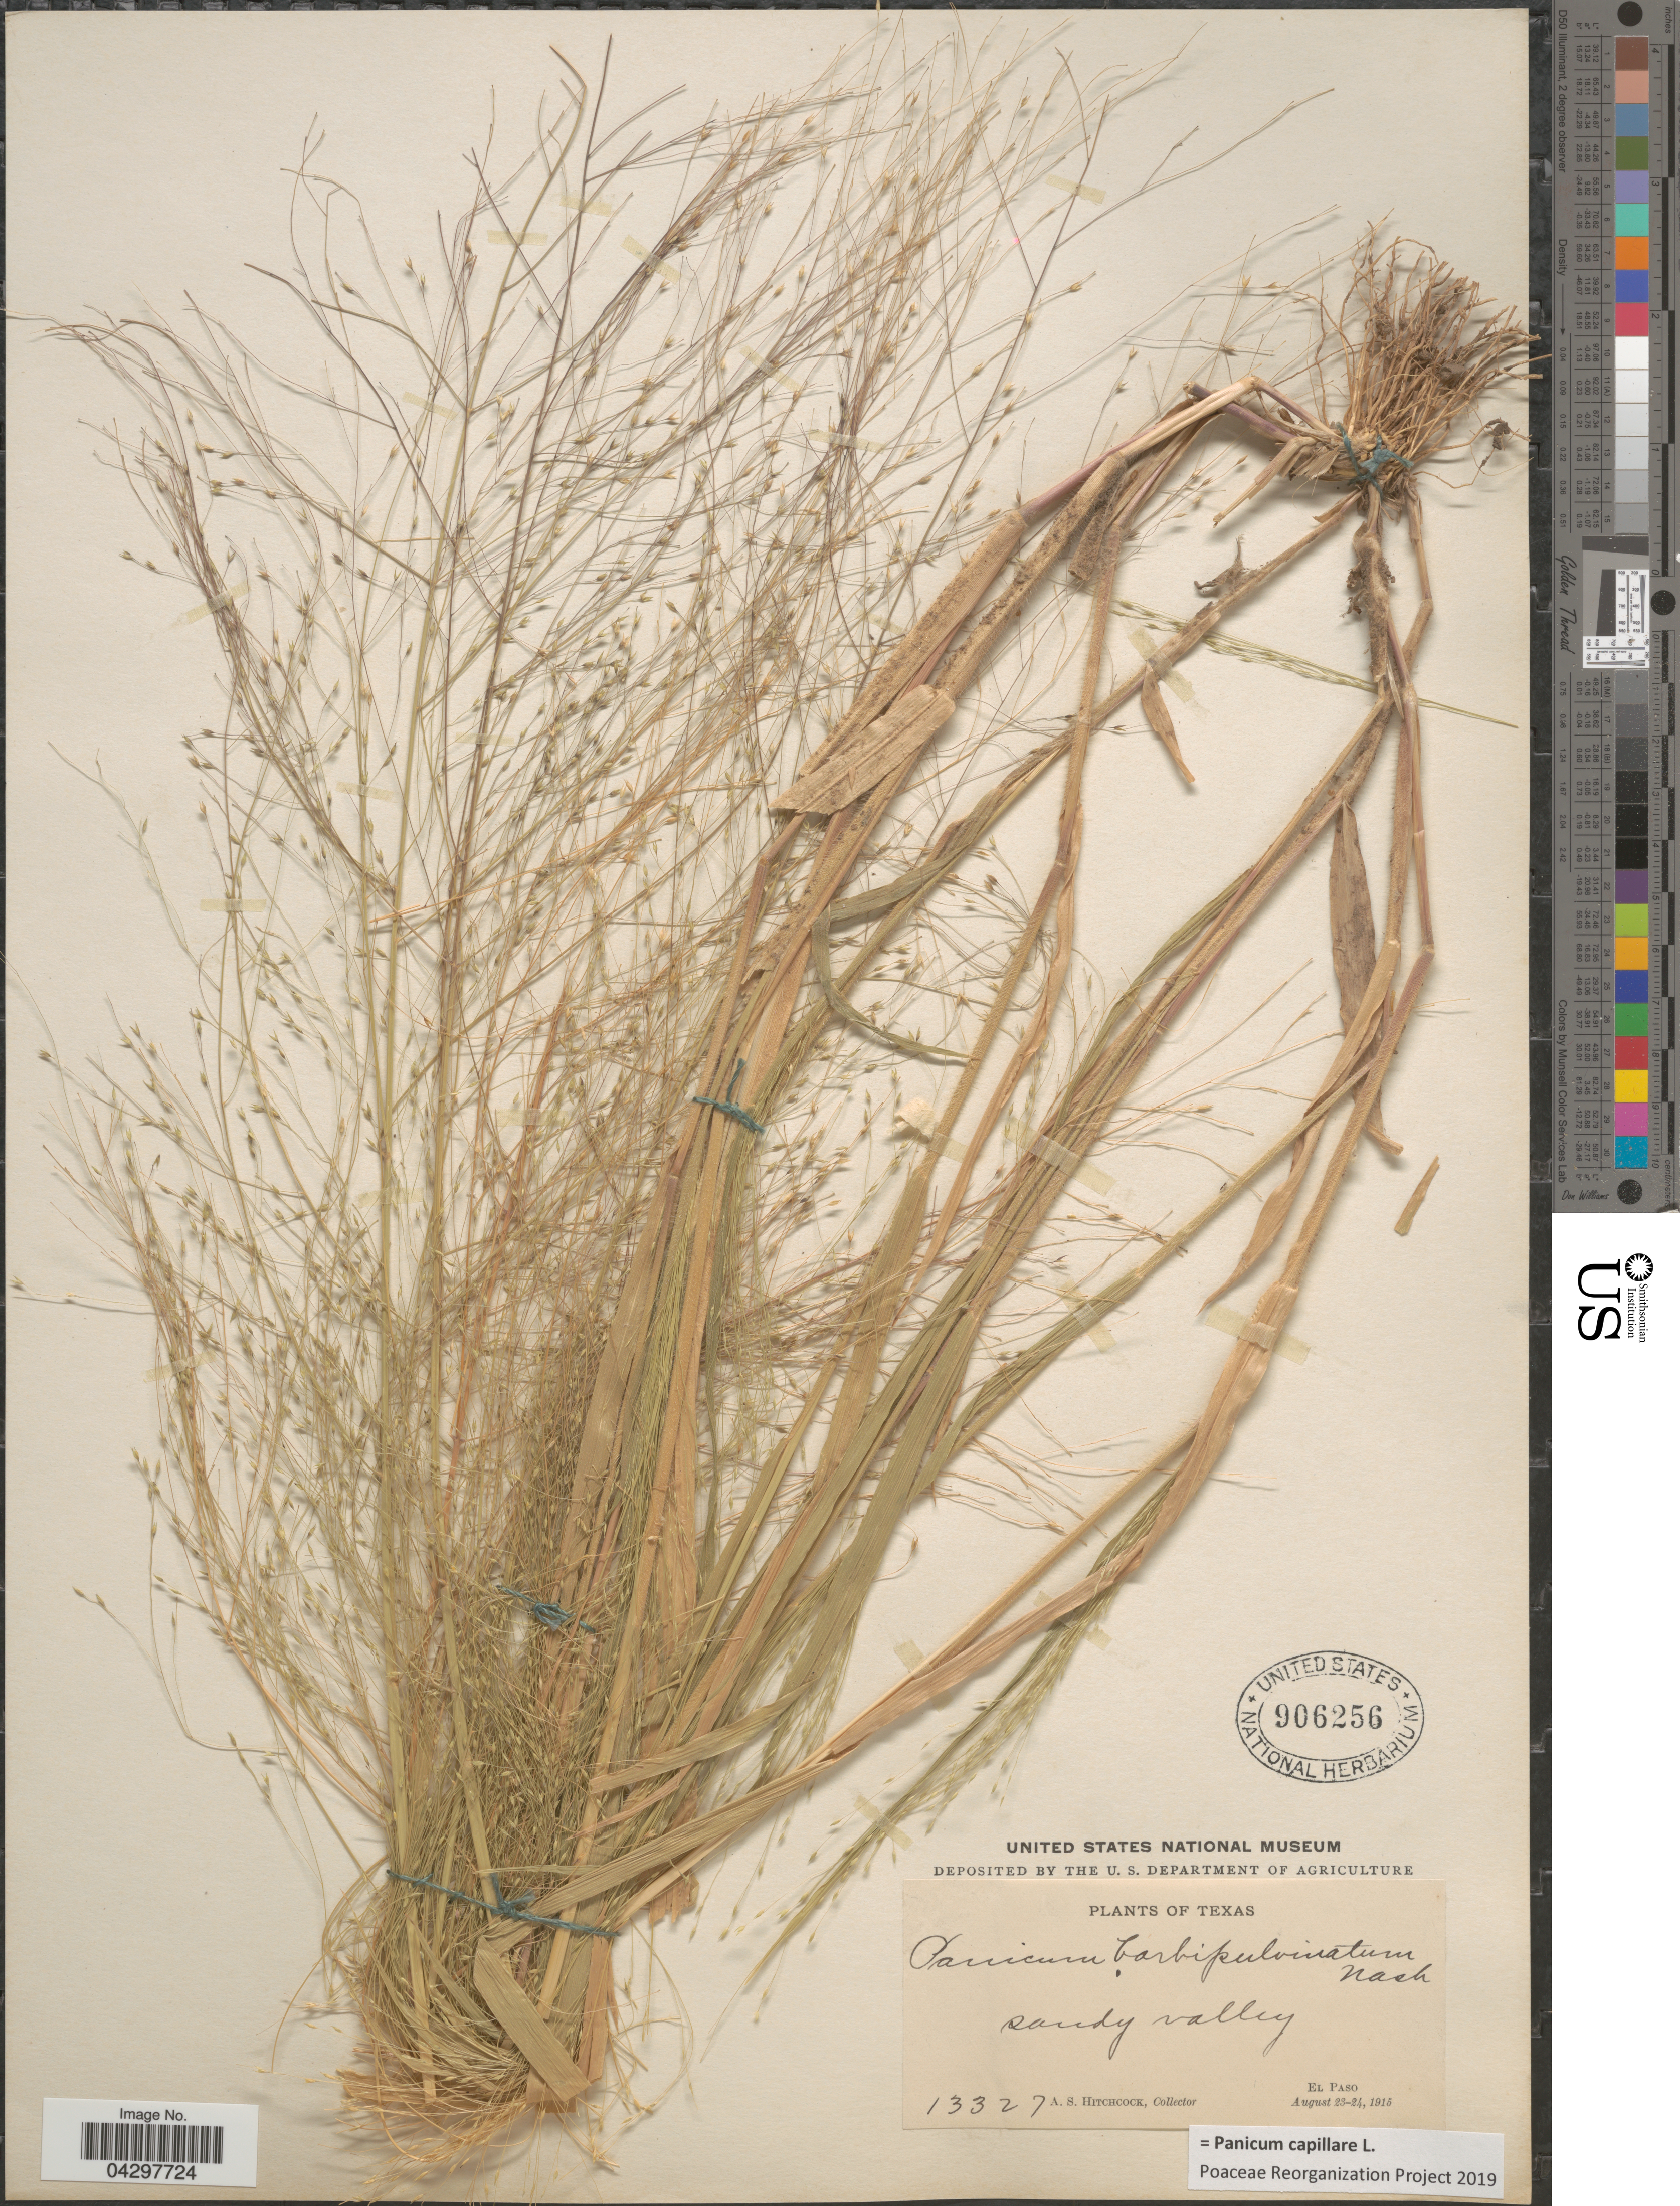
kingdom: Plantae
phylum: Tracheophyta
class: Liliopsida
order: Poales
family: Poaceae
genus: Panicum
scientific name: Panicum capillare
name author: L.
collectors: A. S. Hitchcock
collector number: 13327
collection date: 1915-08-23/1915-08-24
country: United States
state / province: Texas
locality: Sandy valley. El Paso.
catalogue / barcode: US 906256